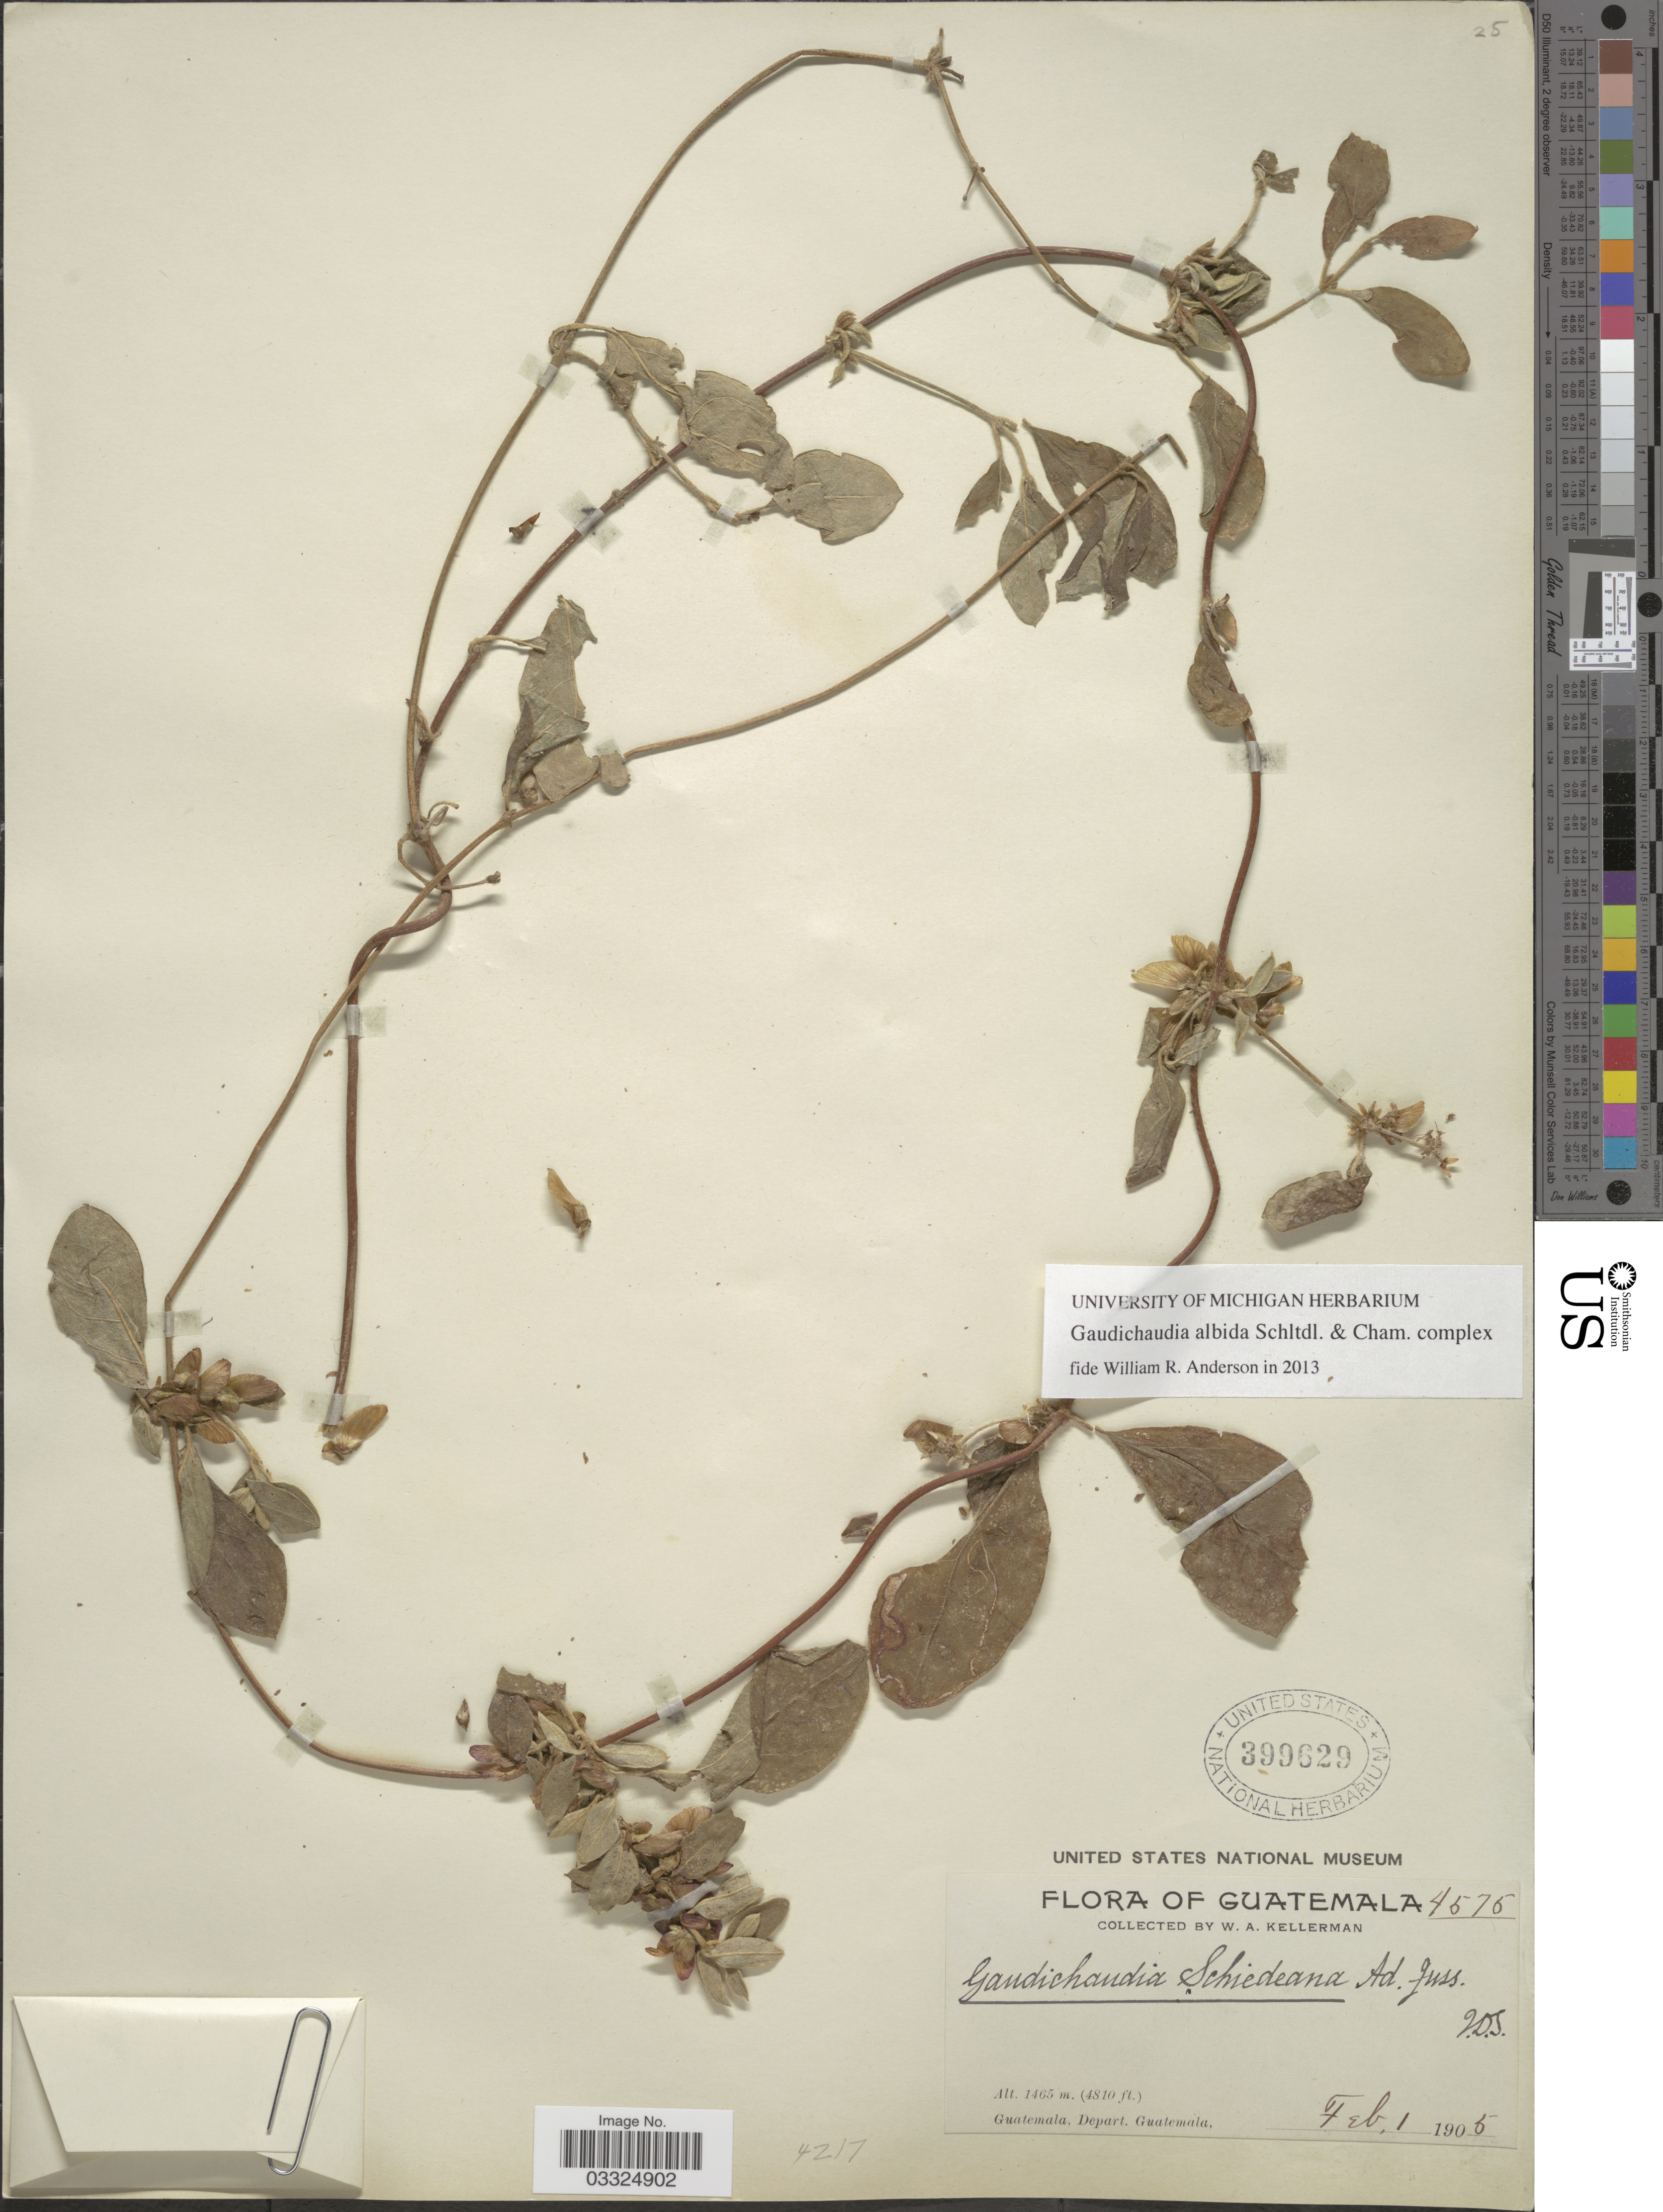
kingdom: Plantae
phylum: Tracheophyta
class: Magnoliopsida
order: Malpighiales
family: Malpighiaceae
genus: Gaudichaudia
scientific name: Gaudichaudia albida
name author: Schltdl. & Cham.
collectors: W. Kellerman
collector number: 4575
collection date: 1905-02-01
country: Guatemala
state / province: Guatemala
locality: Depart. Guatemala.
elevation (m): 1465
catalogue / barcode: US 399629